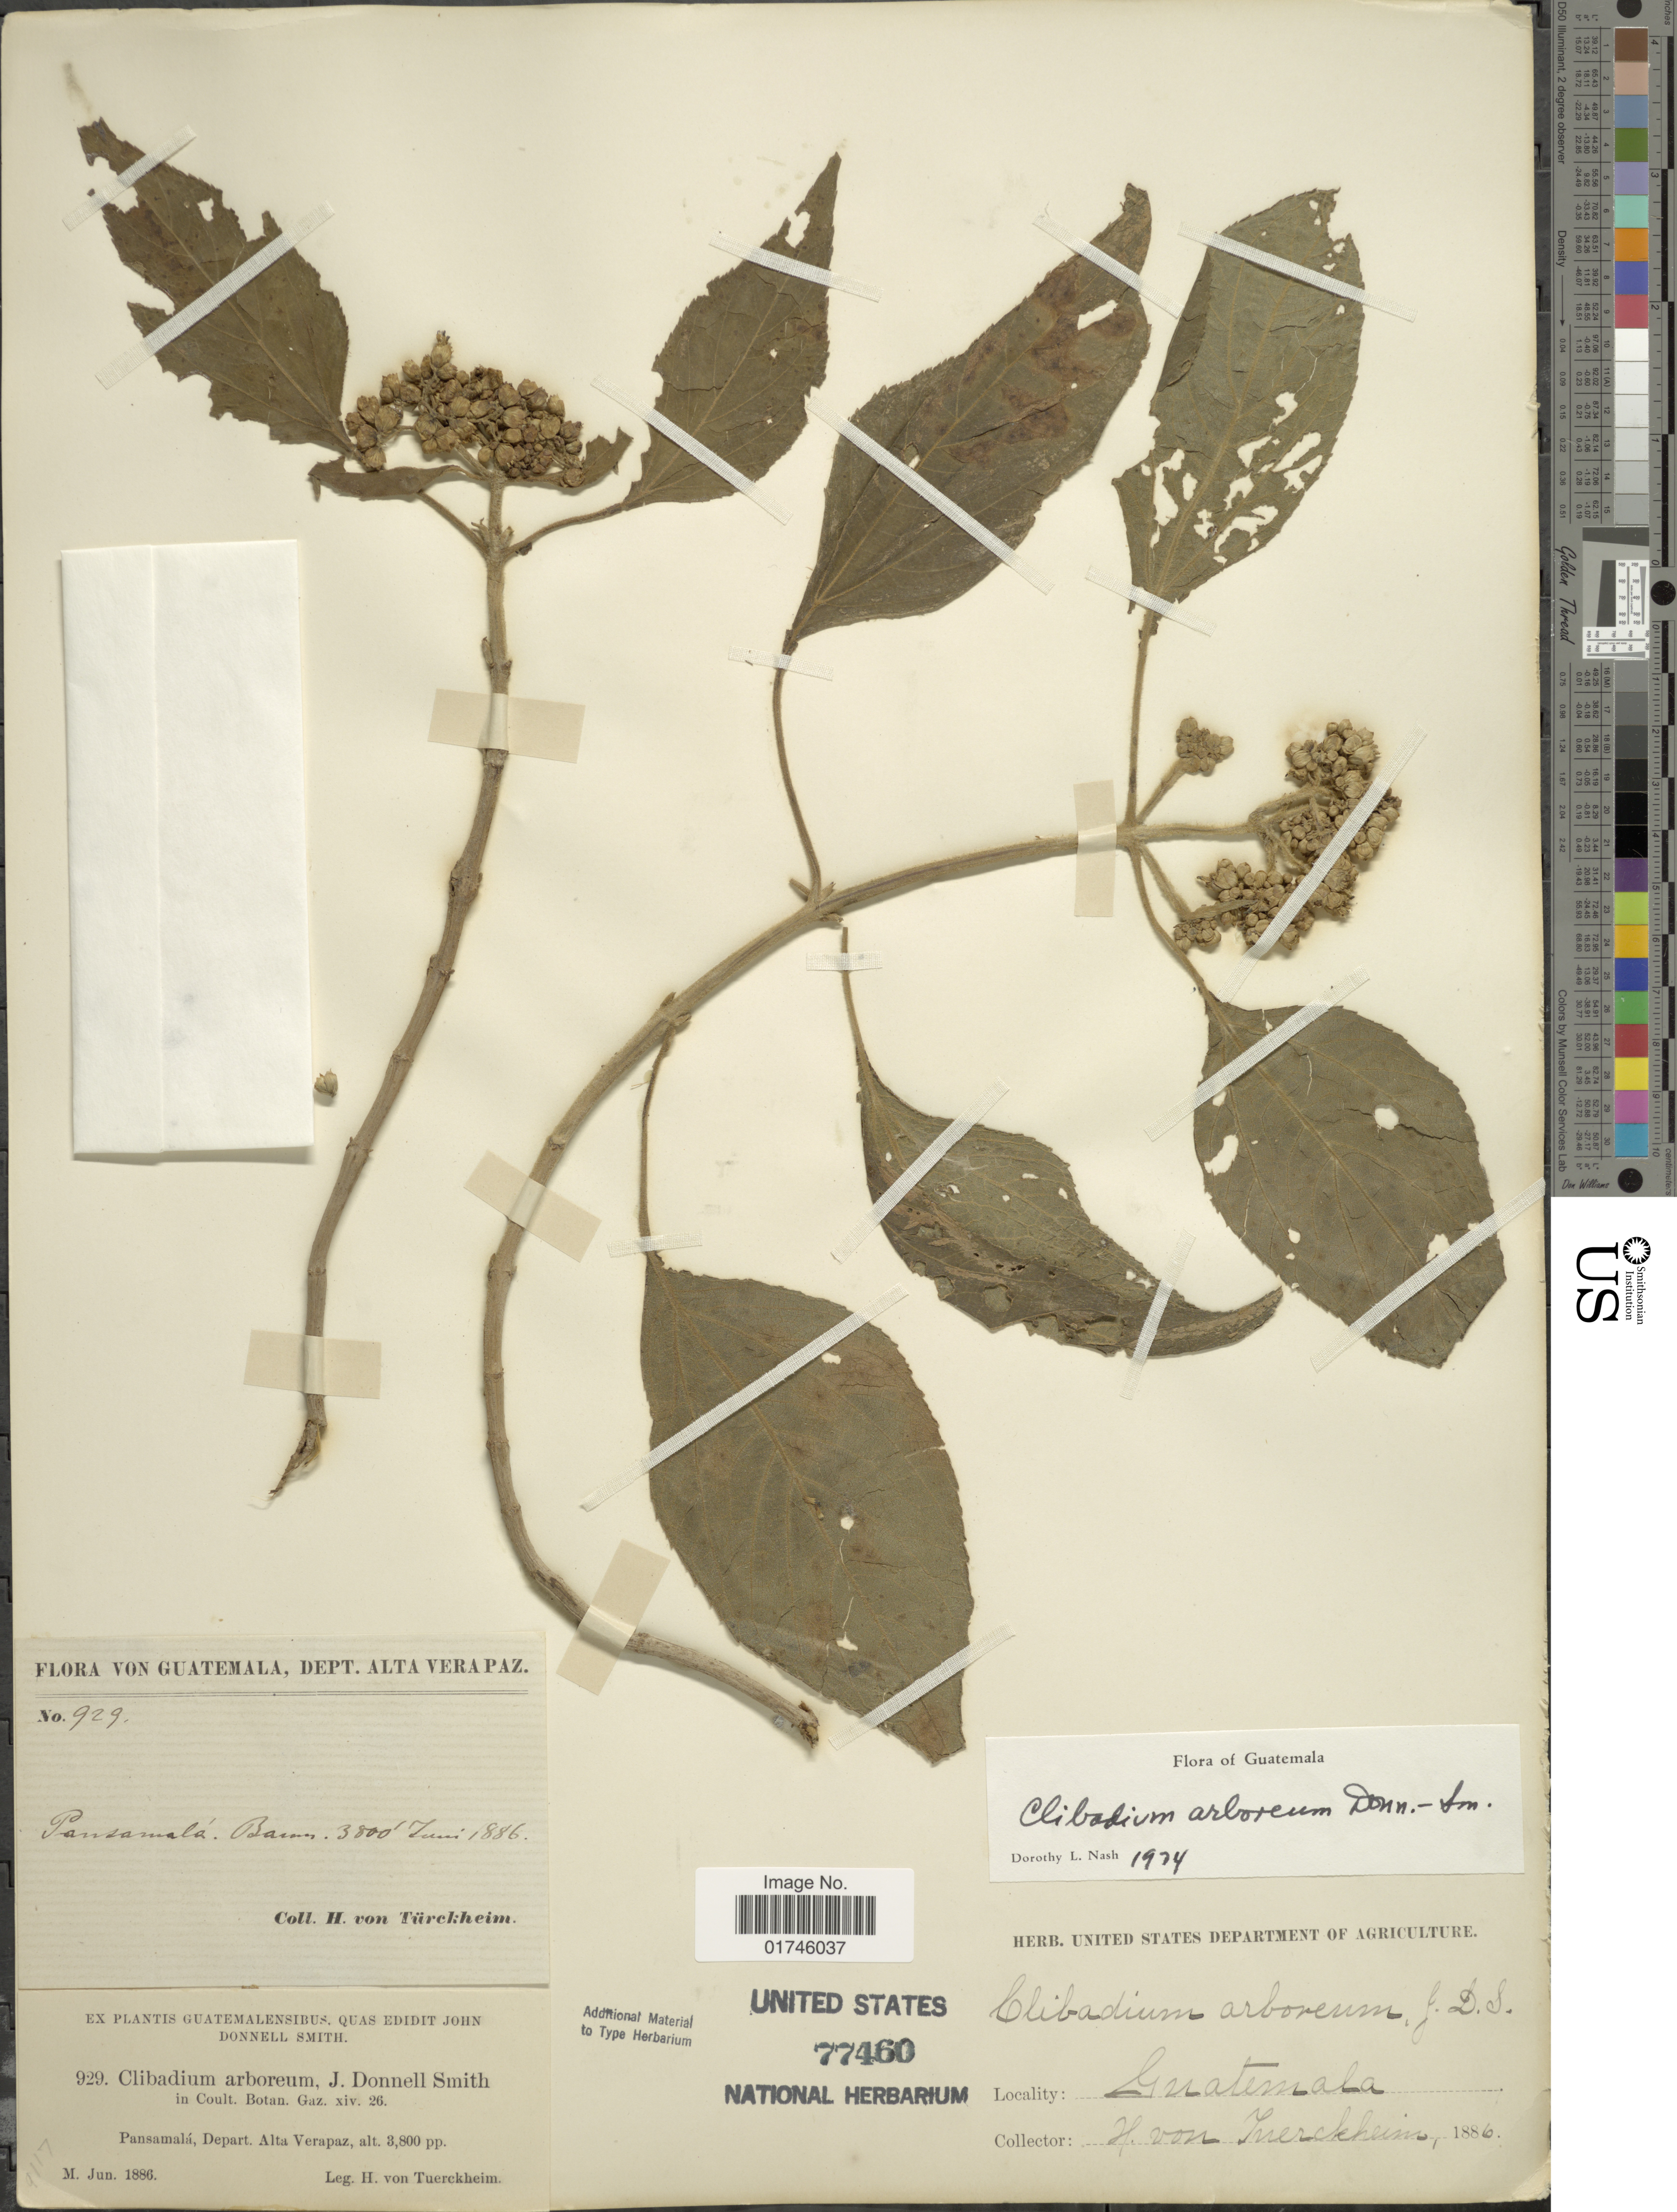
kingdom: Plantae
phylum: Tracheophyta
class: Magnoliopsida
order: Asterales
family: Asteraceae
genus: Clibadium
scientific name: Clibadium arboreum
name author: Donn. Sm.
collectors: H. von Türckheim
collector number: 929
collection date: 1886-06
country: Guatemala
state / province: Alta Verapaz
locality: Pansamala, Depart. Alta Verapa z.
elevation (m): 1158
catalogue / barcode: US 77460